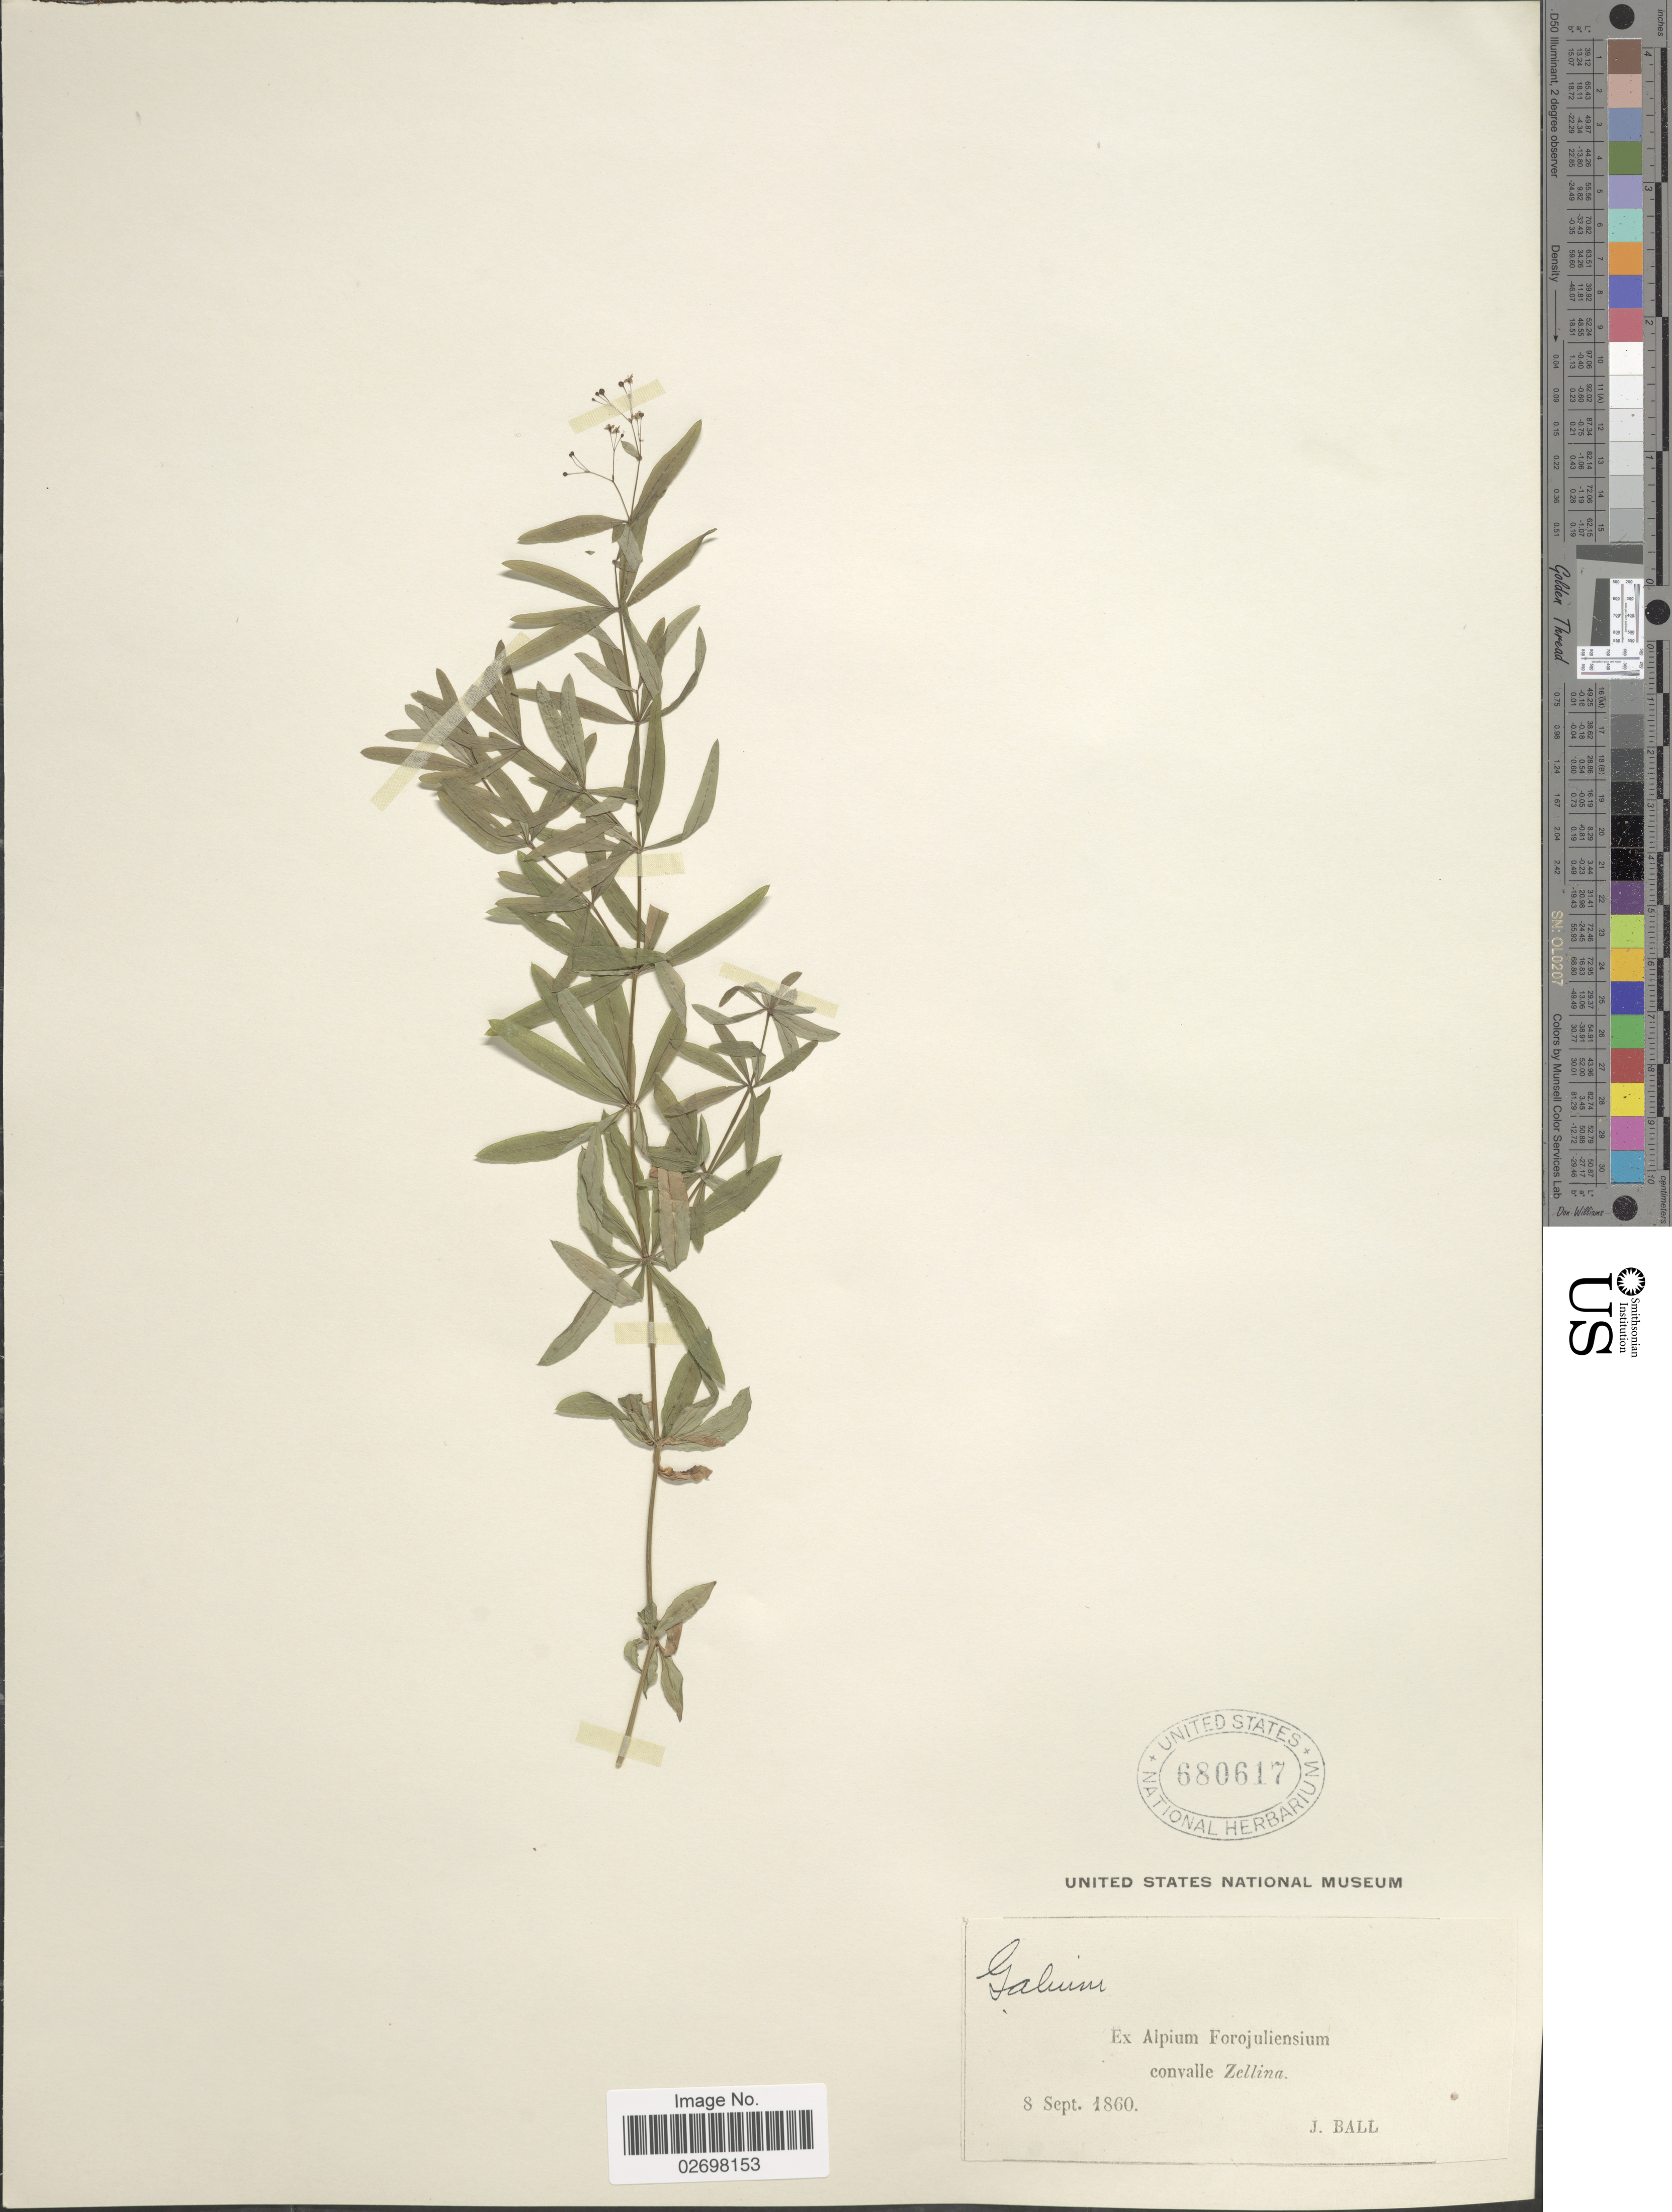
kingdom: Plantae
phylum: Tracheophyta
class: Magnoliopsida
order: Gentianales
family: Rubiaceae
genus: Galium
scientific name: Galium sp.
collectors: J. Ball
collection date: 1860-09-08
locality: Alpium Forojuliensium convalle Zellina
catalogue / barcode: US 680617